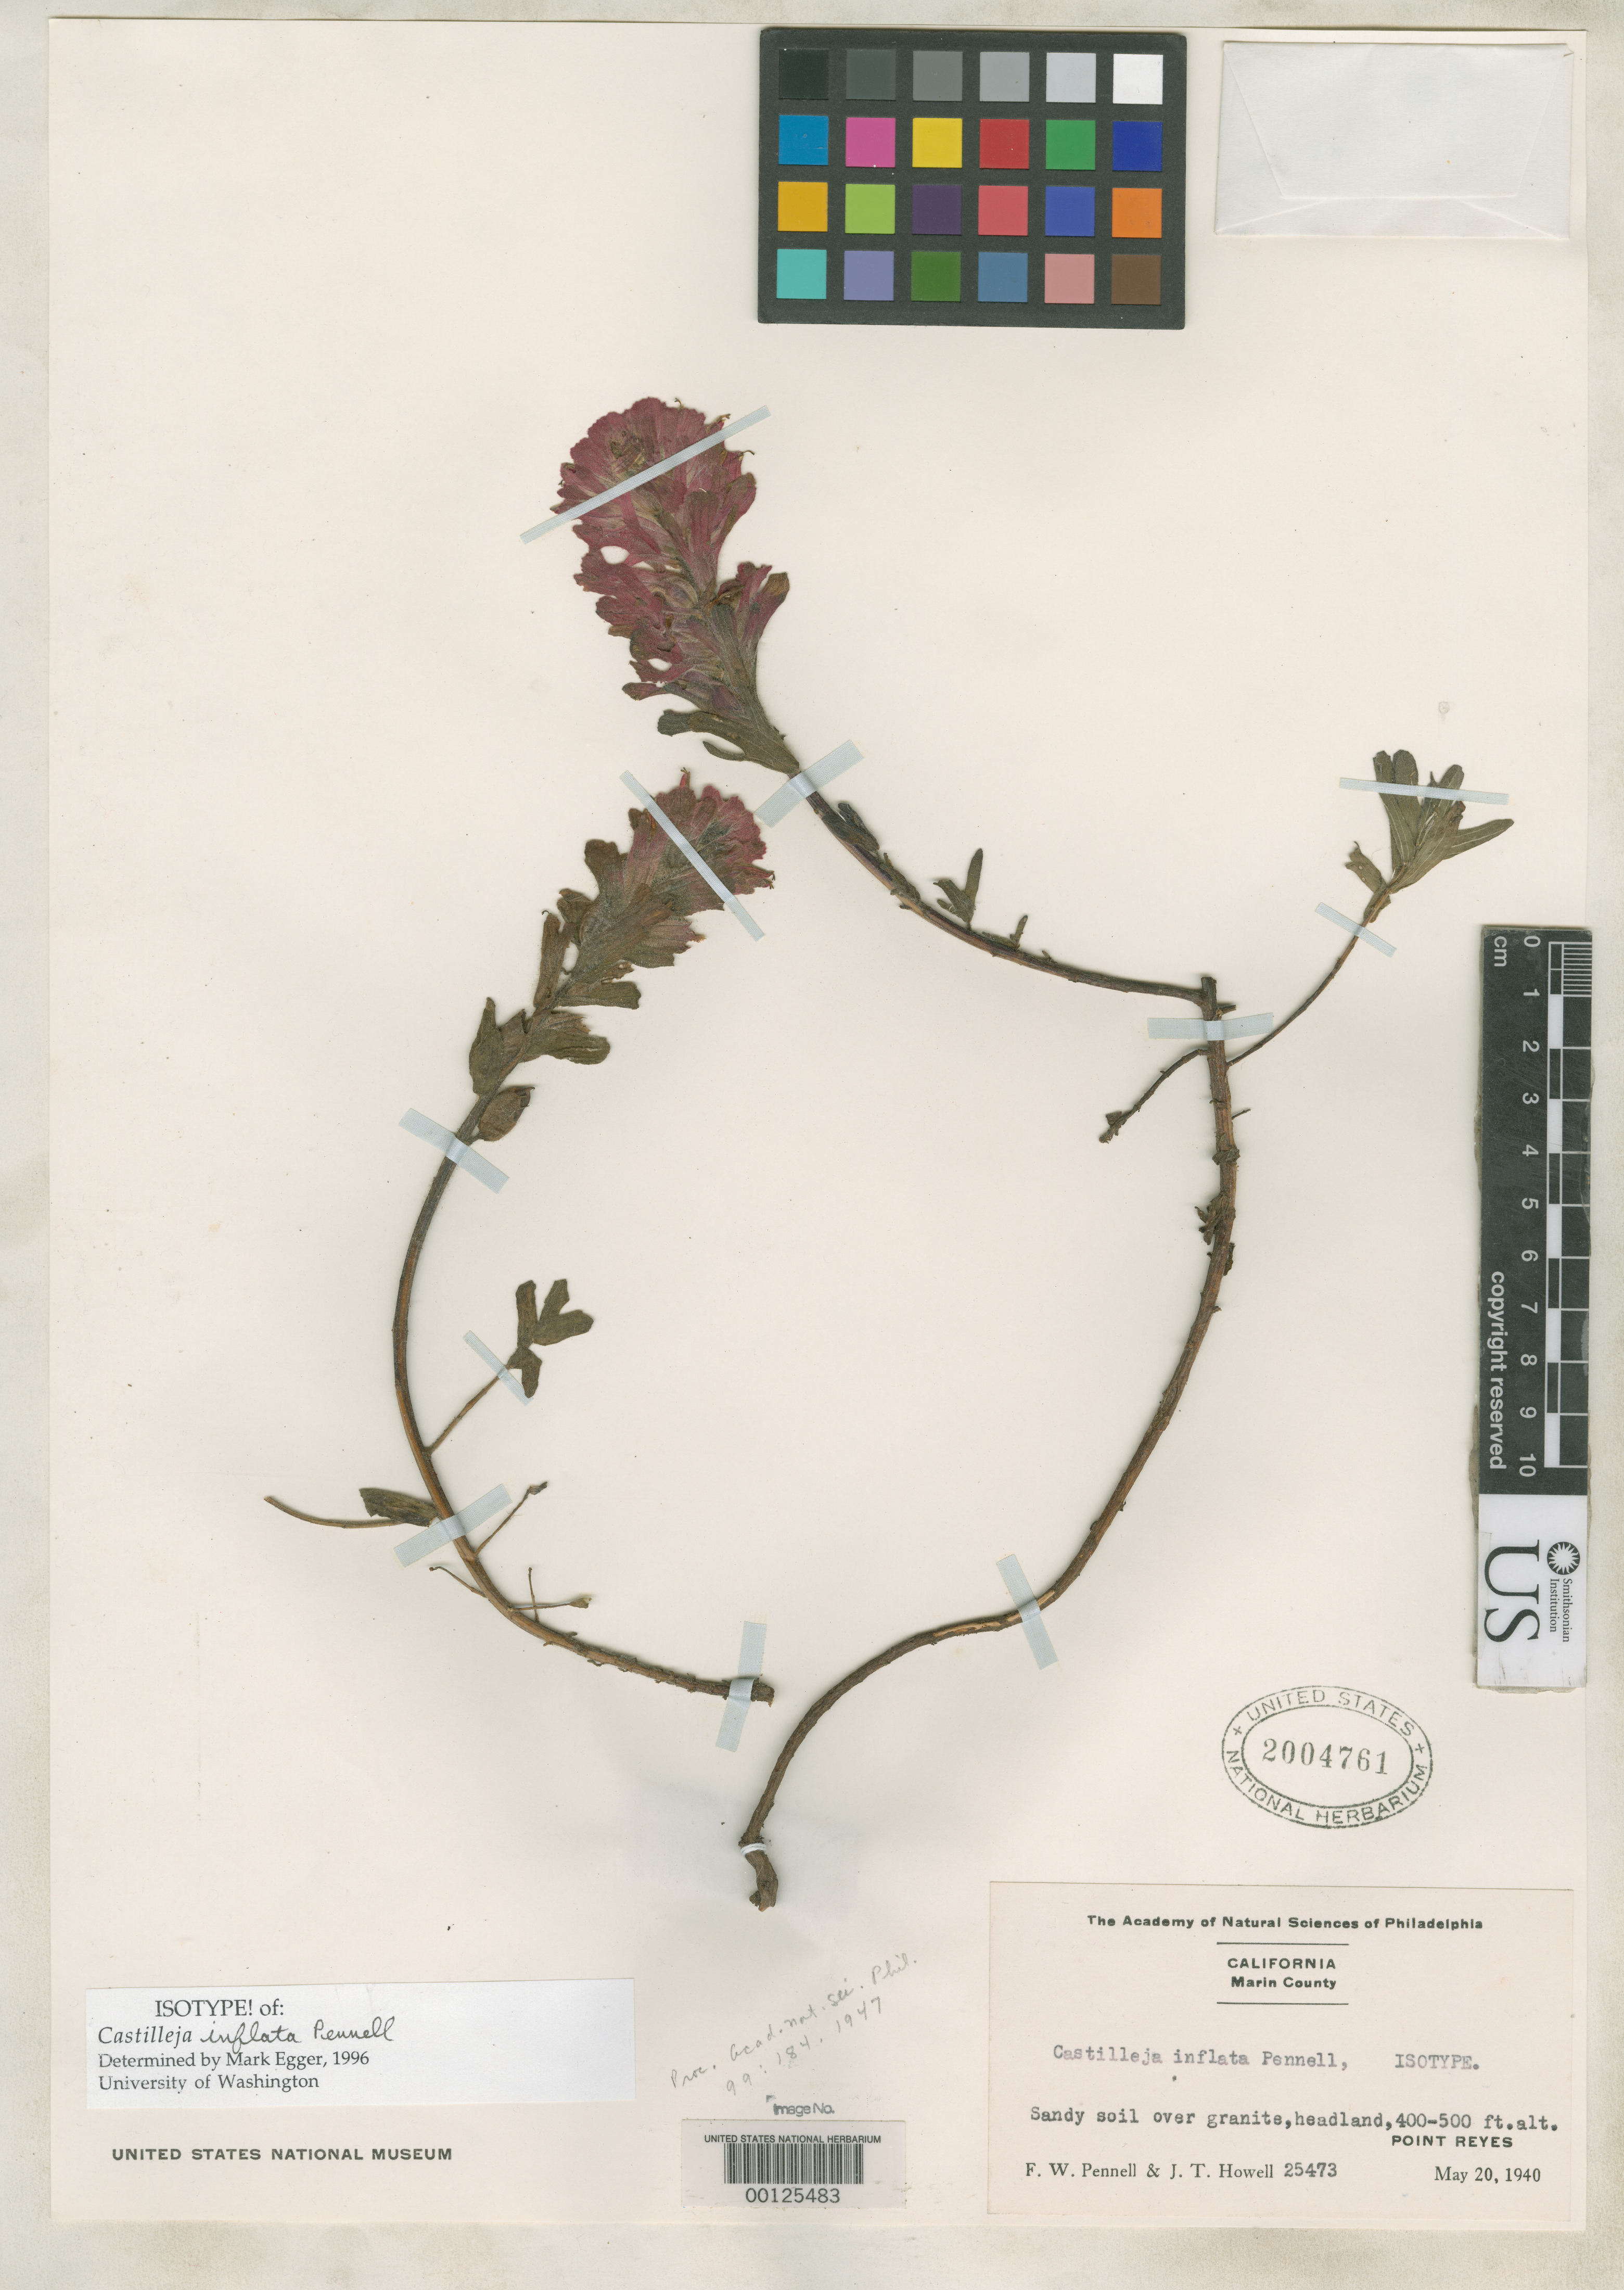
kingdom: Plantae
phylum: Tracheophyta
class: Magnoliopsida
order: Lamiales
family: Orobanchaceae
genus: Castilleja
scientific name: Castilleja inflata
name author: Pennell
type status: Isotype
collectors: F. W. Pennell & J. T. Howell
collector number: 25473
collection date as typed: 20 May 1940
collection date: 1940-05-20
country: United States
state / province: California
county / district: Marin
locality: Point Reyes.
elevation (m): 122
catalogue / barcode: US 2004761